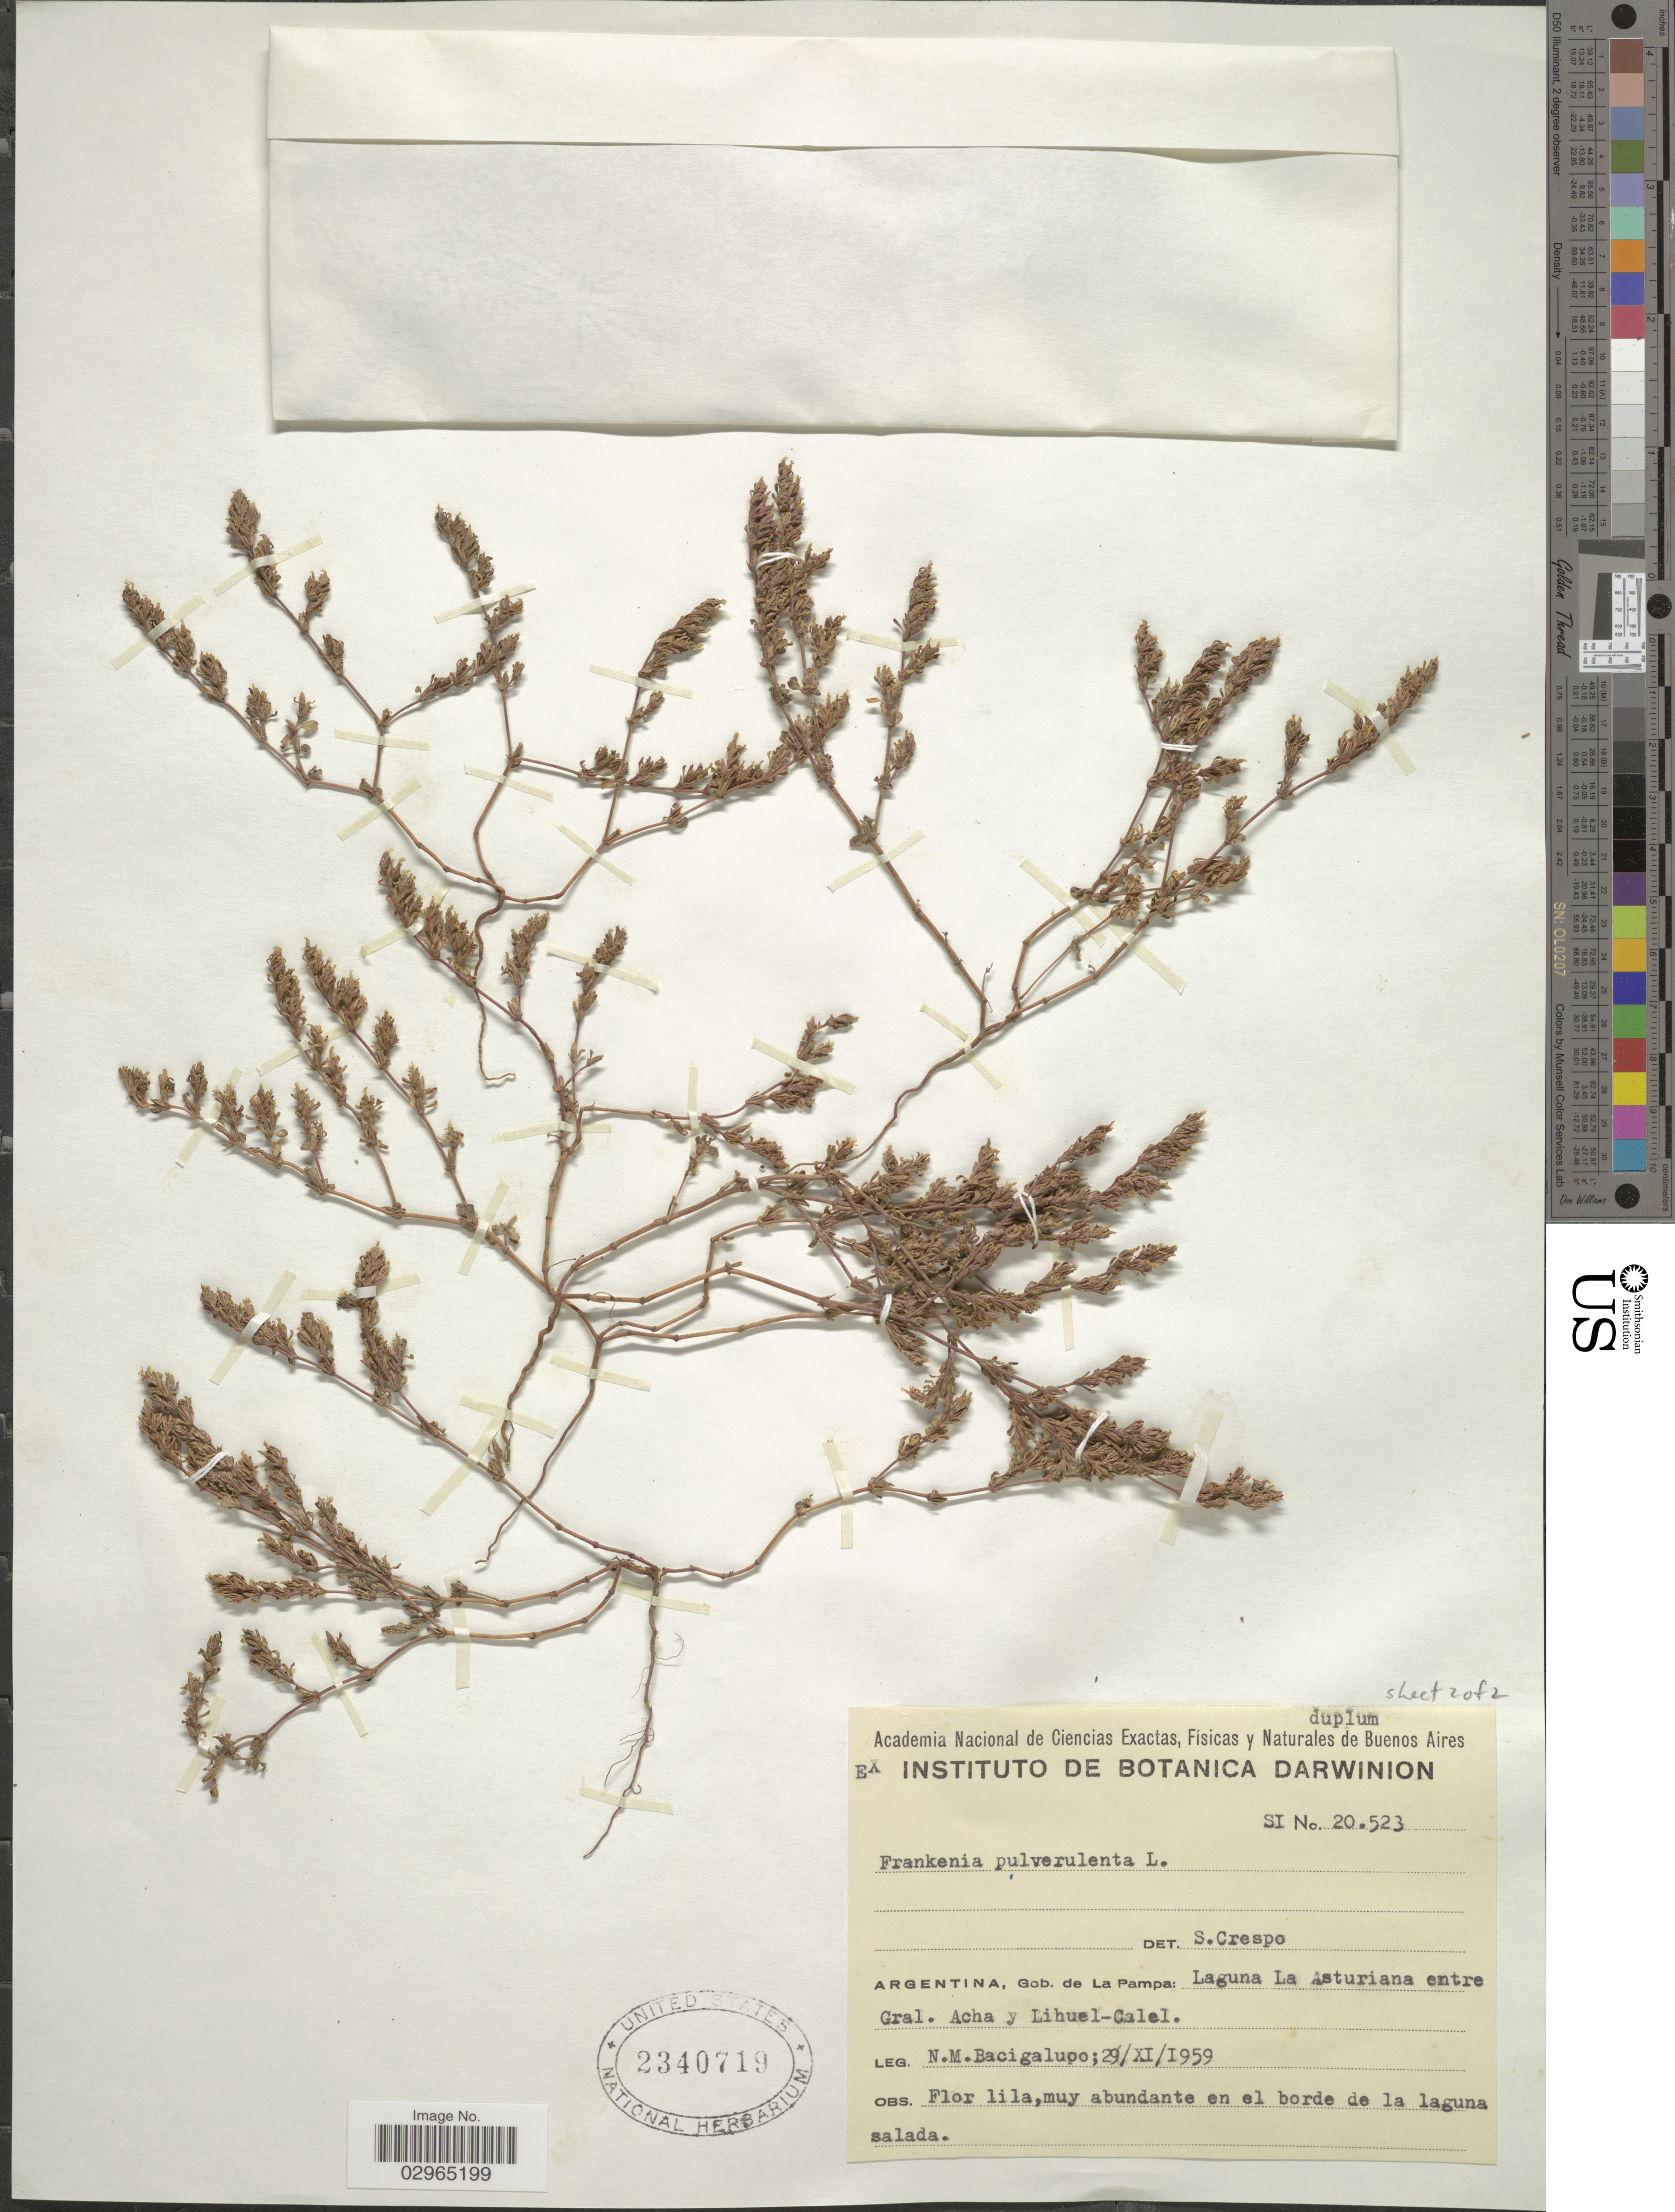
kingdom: Plantae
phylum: Tracheophyta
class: Magnoliopsida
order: Caryophyllales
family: Frankeniaceae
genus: Frankenia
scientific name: Frankenia pulverulenta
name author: L.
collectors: N. M. Bacigalupo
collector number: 20523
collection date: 1959-11-29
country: Argentina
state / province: La Pampa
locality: Gob. de La Pampa: Laguna La Asturiana entre Gral. Acha y Lihuel-Calel.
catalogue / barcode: US 2340719